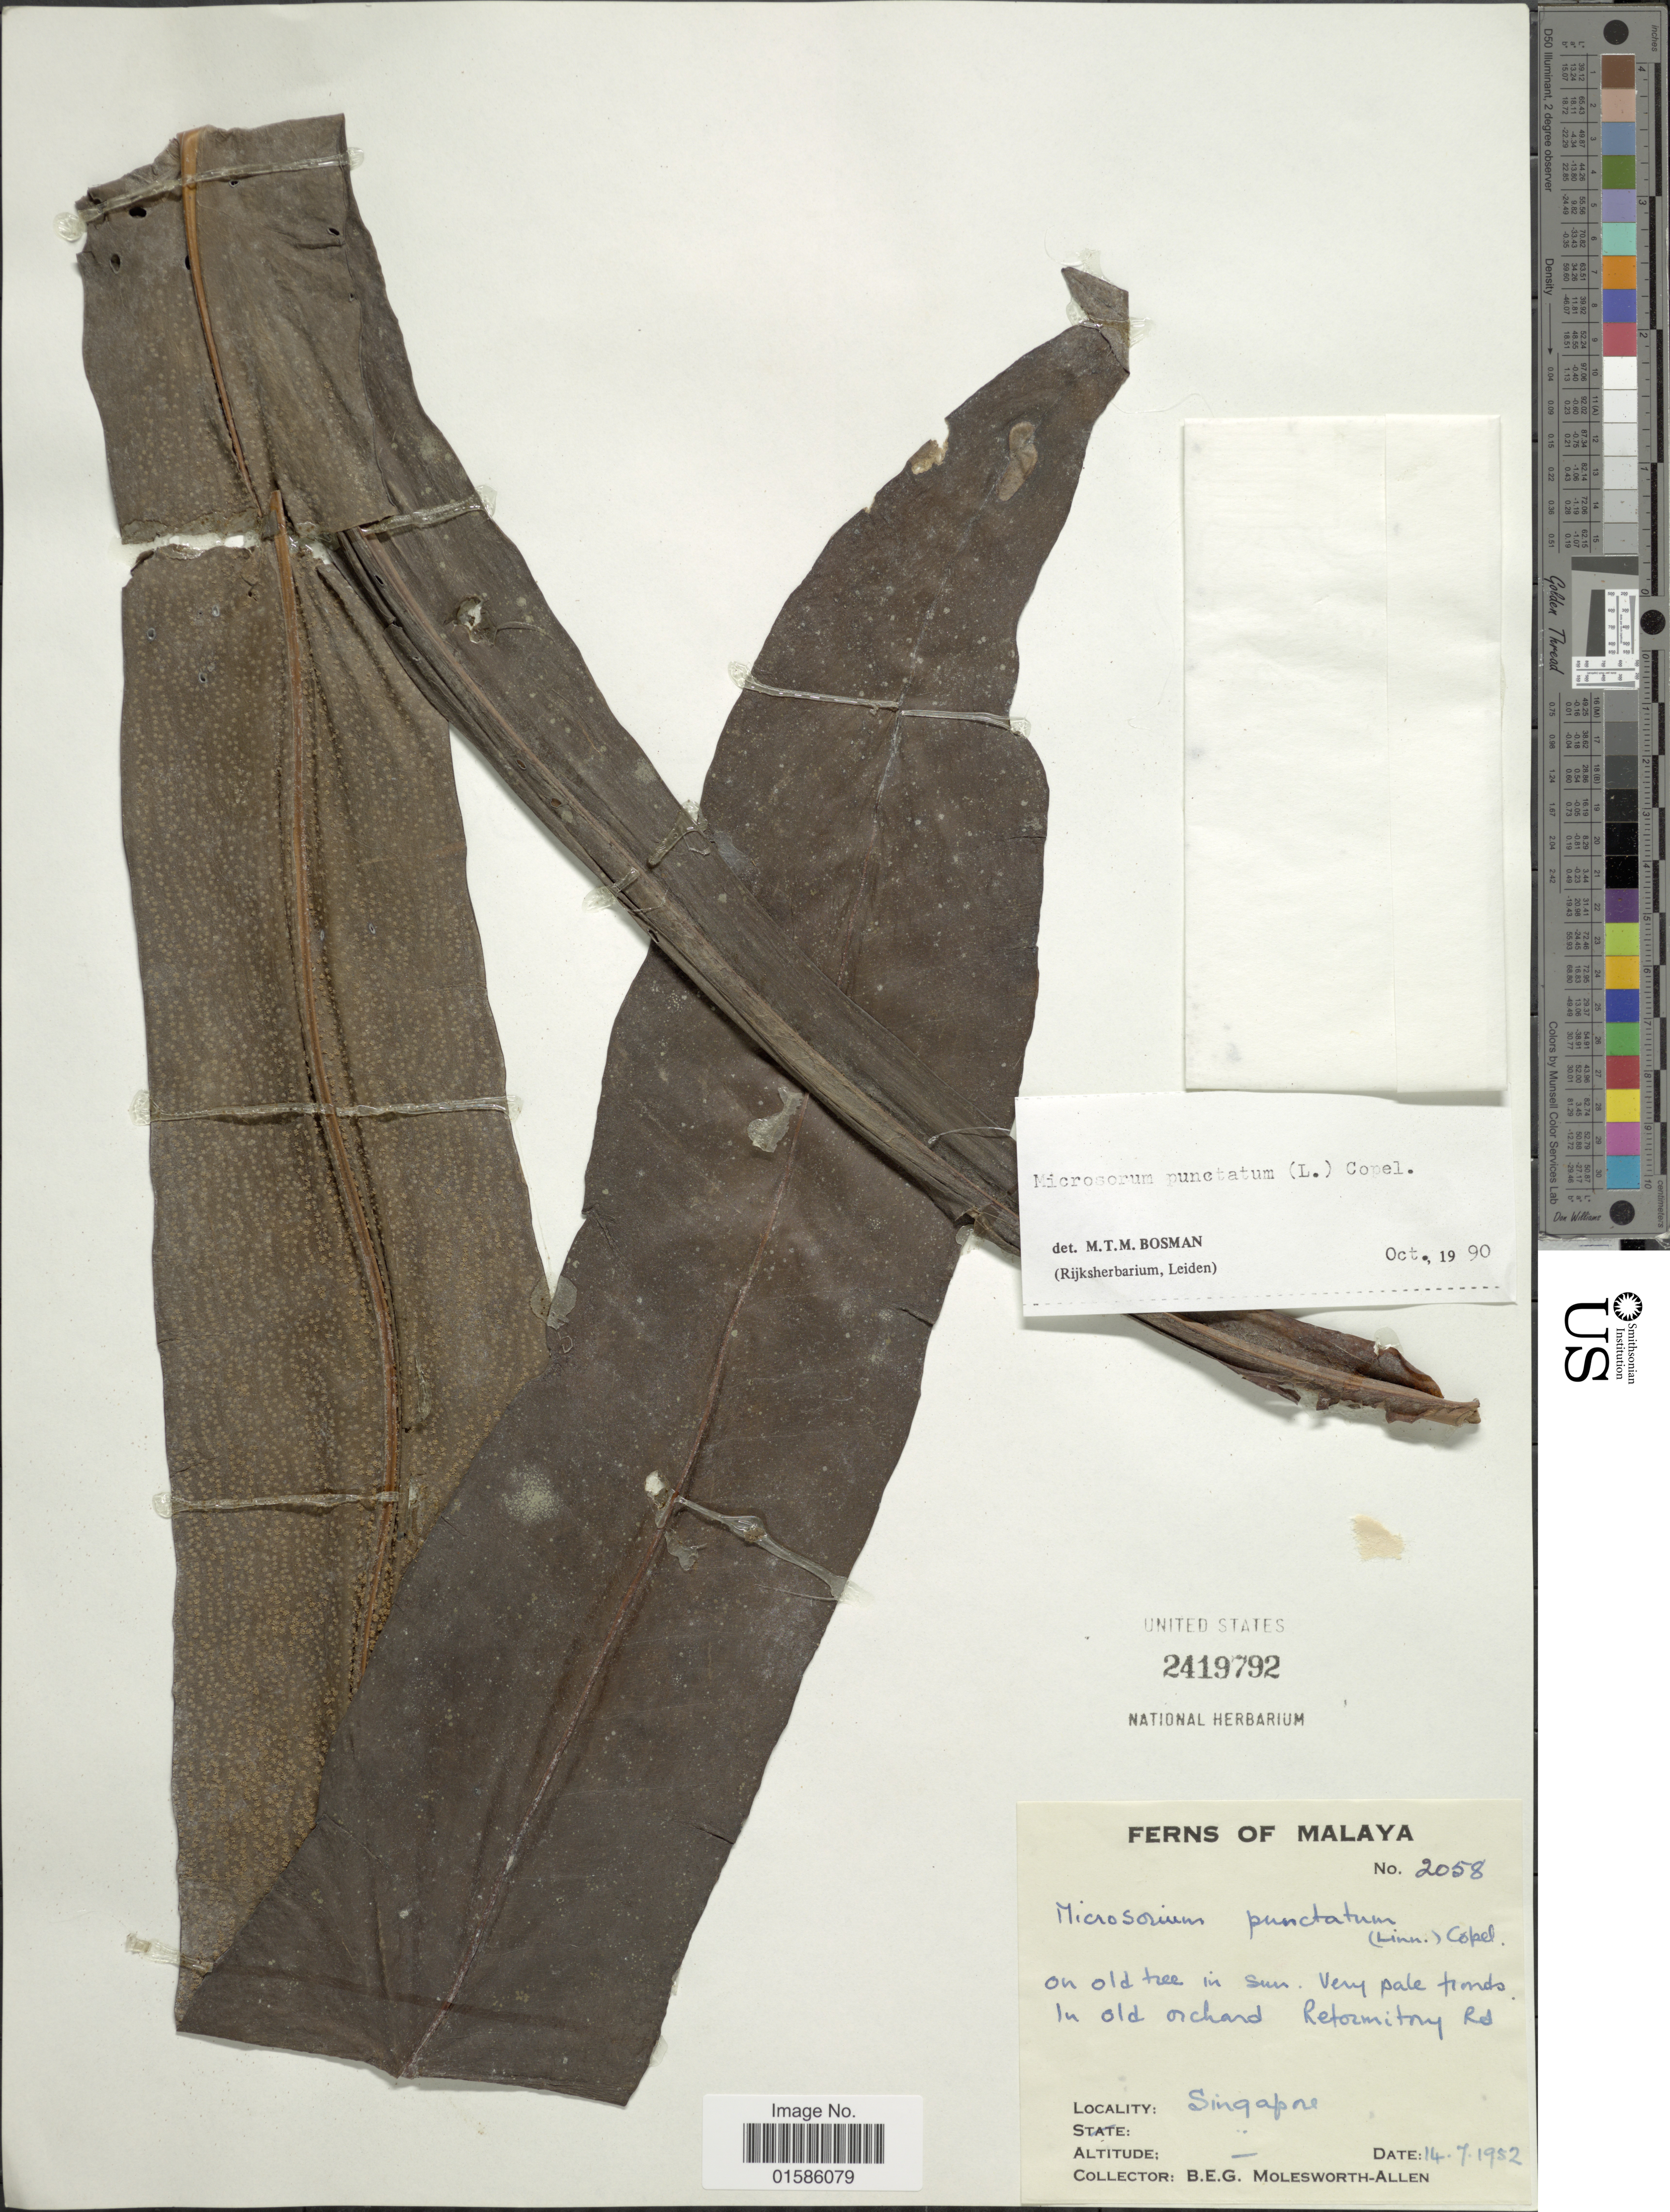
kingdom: Plantae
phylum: Tracheophyta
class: Polypodiopsida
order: Polypodiales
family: Polypodiaceae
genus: Microsorum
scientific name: Microsorum punctatum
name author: (L.) Copel.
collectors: B. E. G. Molesworth-Allen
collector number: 2058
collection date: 1952-07-14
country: Singapore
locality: Malaya, Singapore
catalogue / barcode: US 2419792